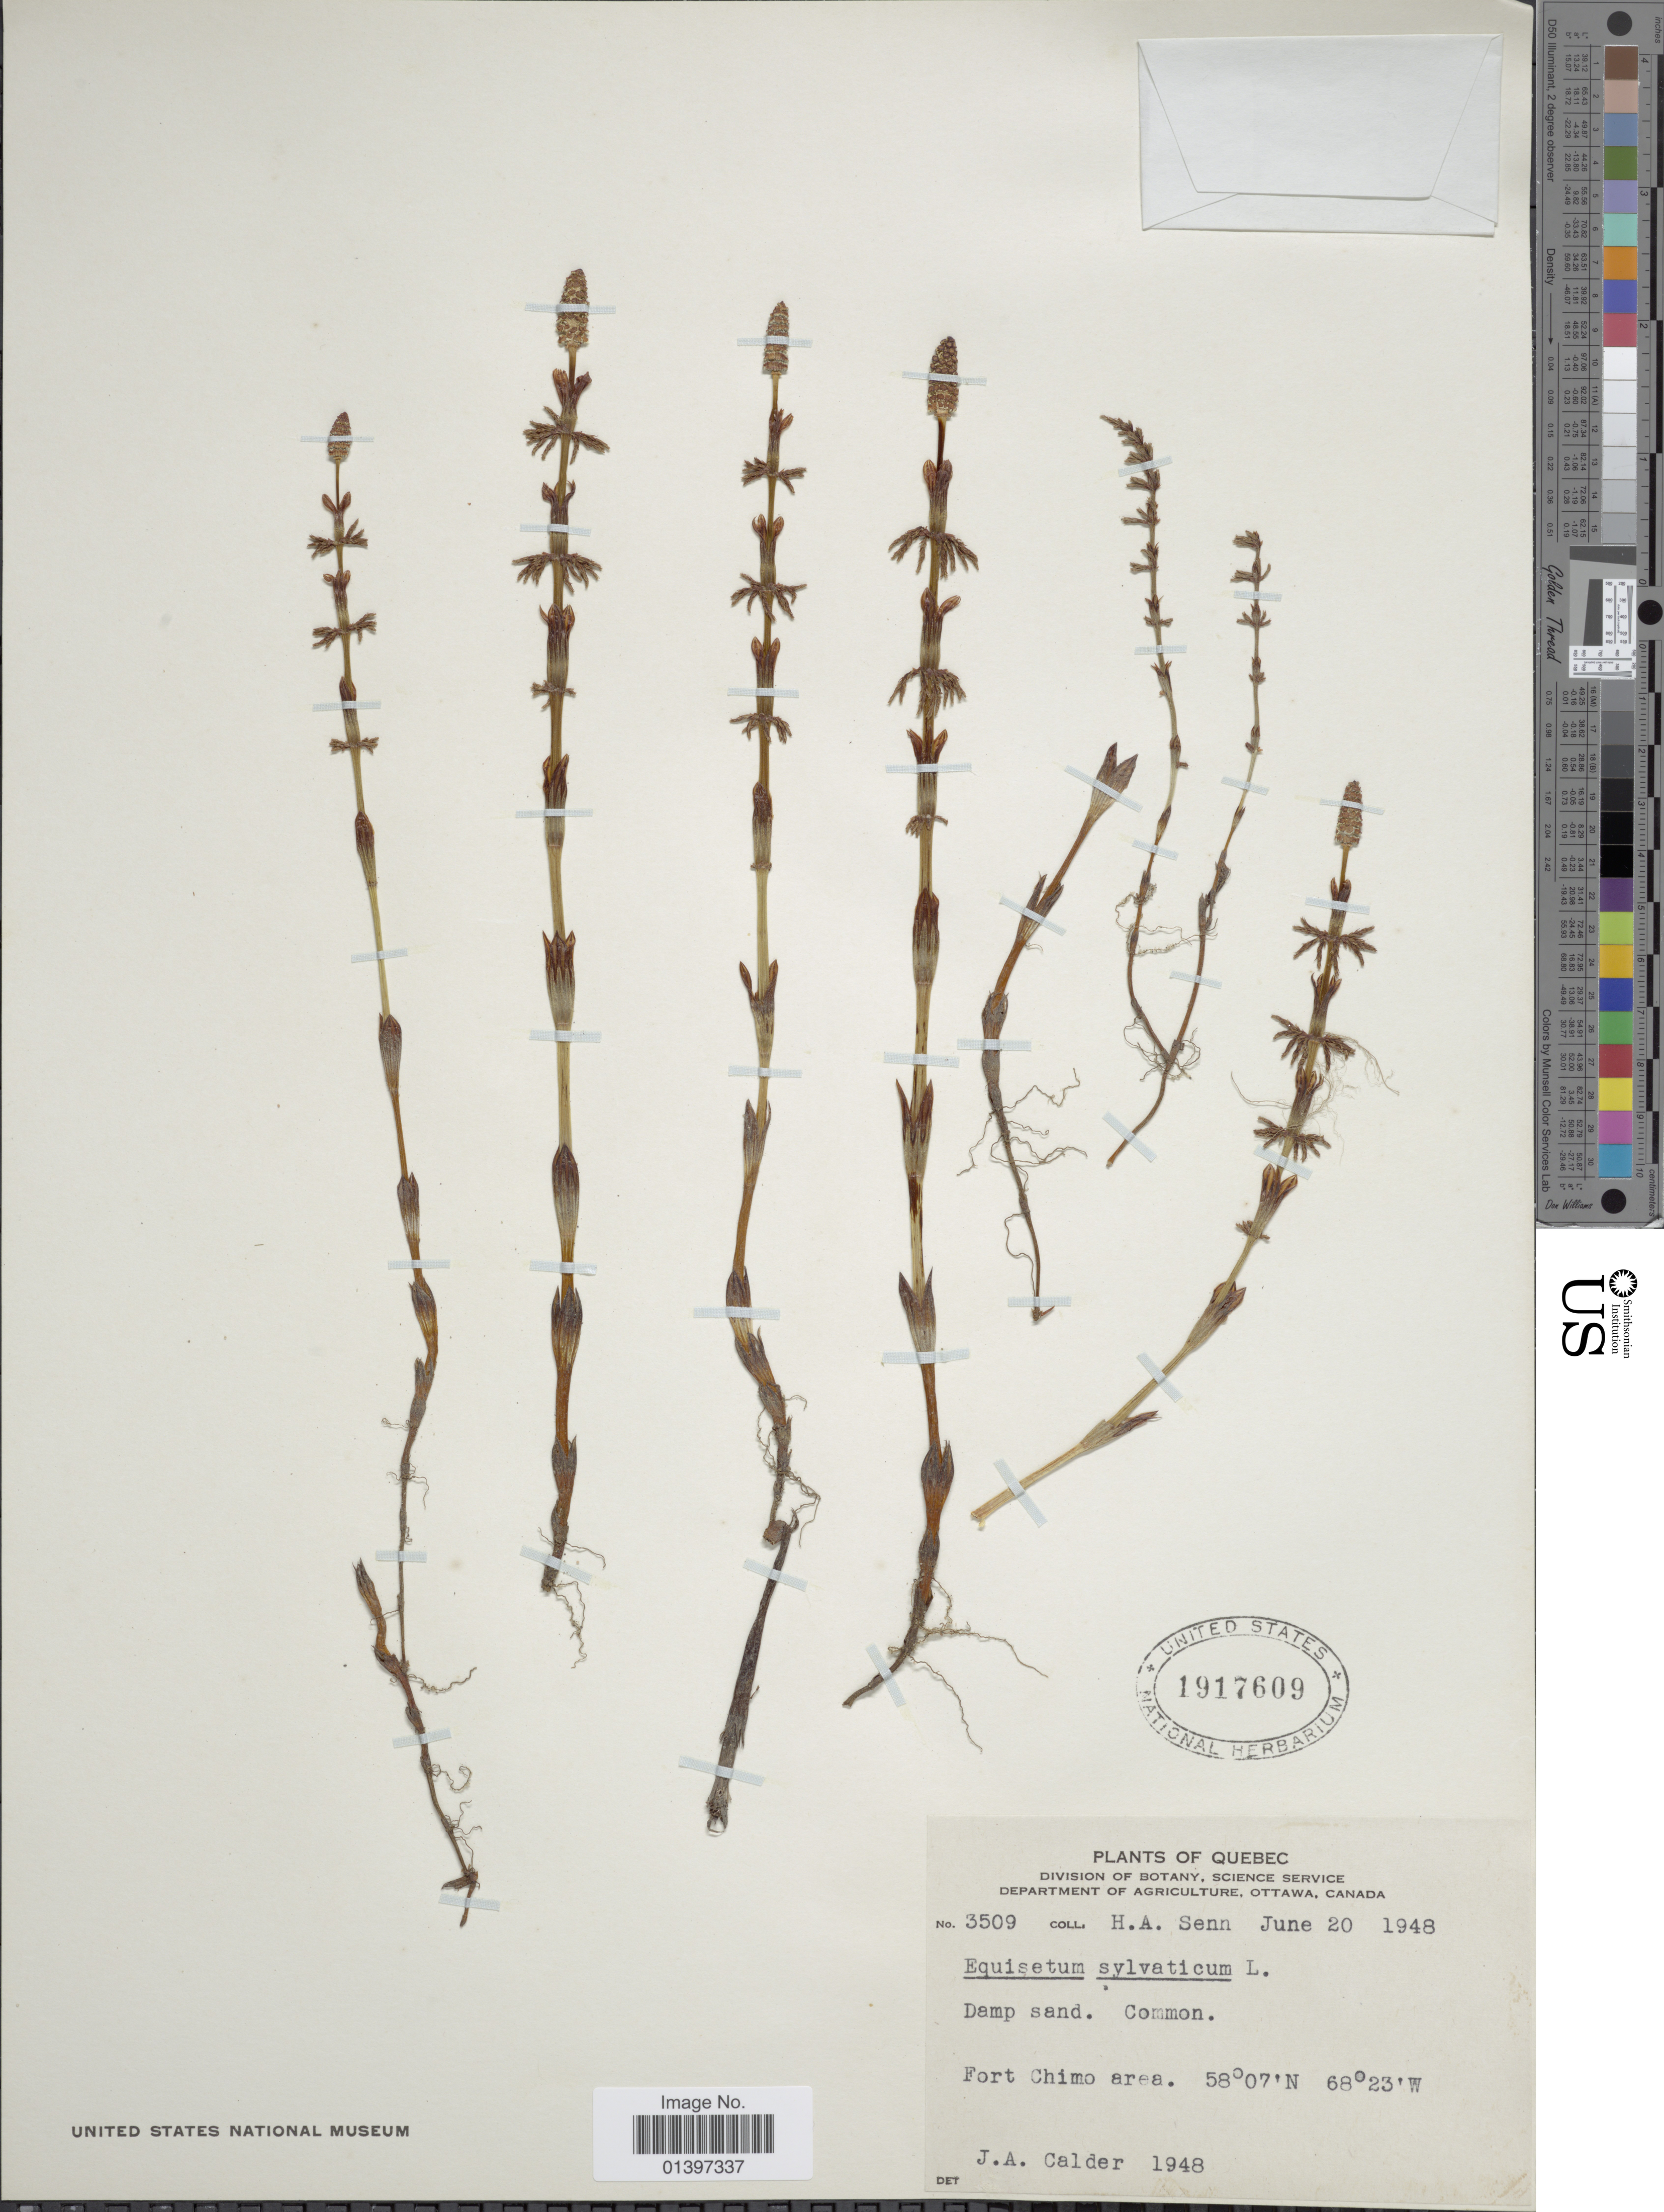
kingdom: Plantae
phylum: Tracheophyta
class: Polypodiopsida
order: Equisetales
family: Equisetaceae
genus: Equisetum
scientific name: Equisetum sylvaticum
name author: L.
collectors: H. Senn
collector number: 3509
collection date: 1948-06-20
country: Canada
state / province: Quebec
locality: Fort Chimo area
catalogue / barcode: US 1917609